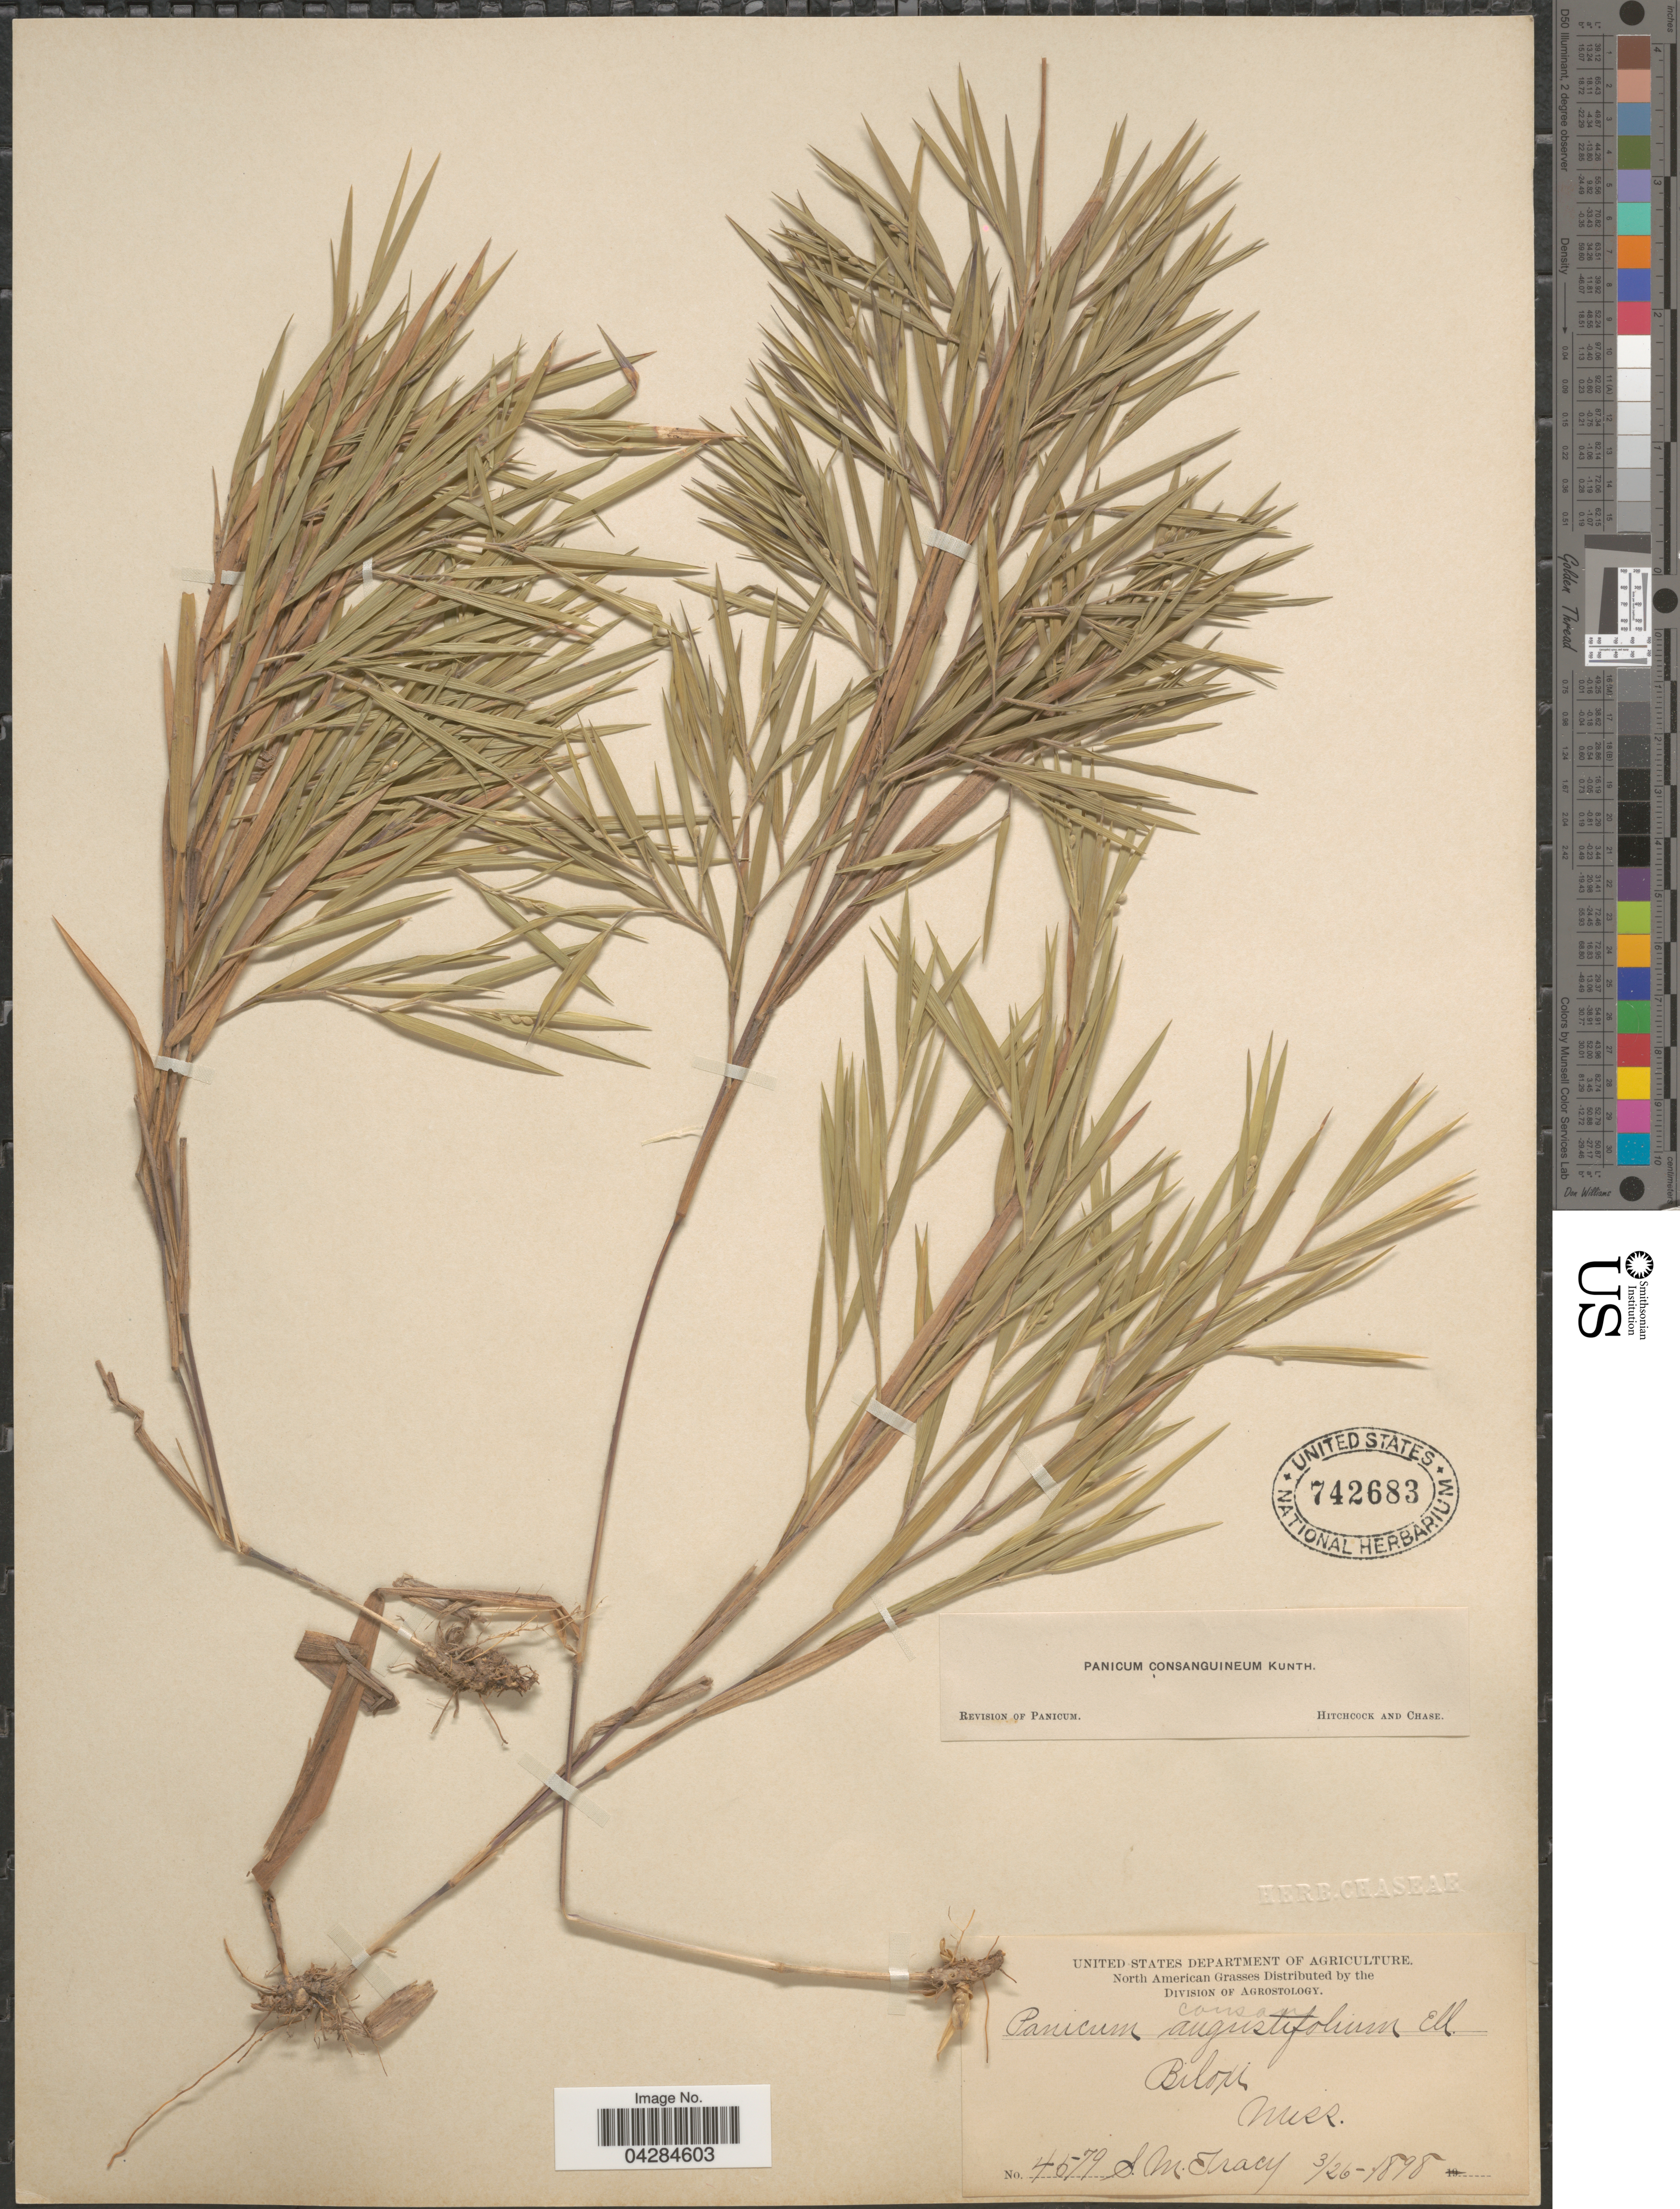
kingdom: Plantae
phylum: Tracheophyta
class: Liliopsida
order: Poales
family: Poaceae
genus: Dichanthelium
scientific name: Dichanthelium ovale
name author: (Elliott) Gould & C.A. Clark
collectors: S. M. Tracy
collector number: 4579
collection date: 1898-03-26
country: United States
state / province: Mississippi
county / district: Harrison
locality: Biloxi.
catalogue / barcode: US 742683